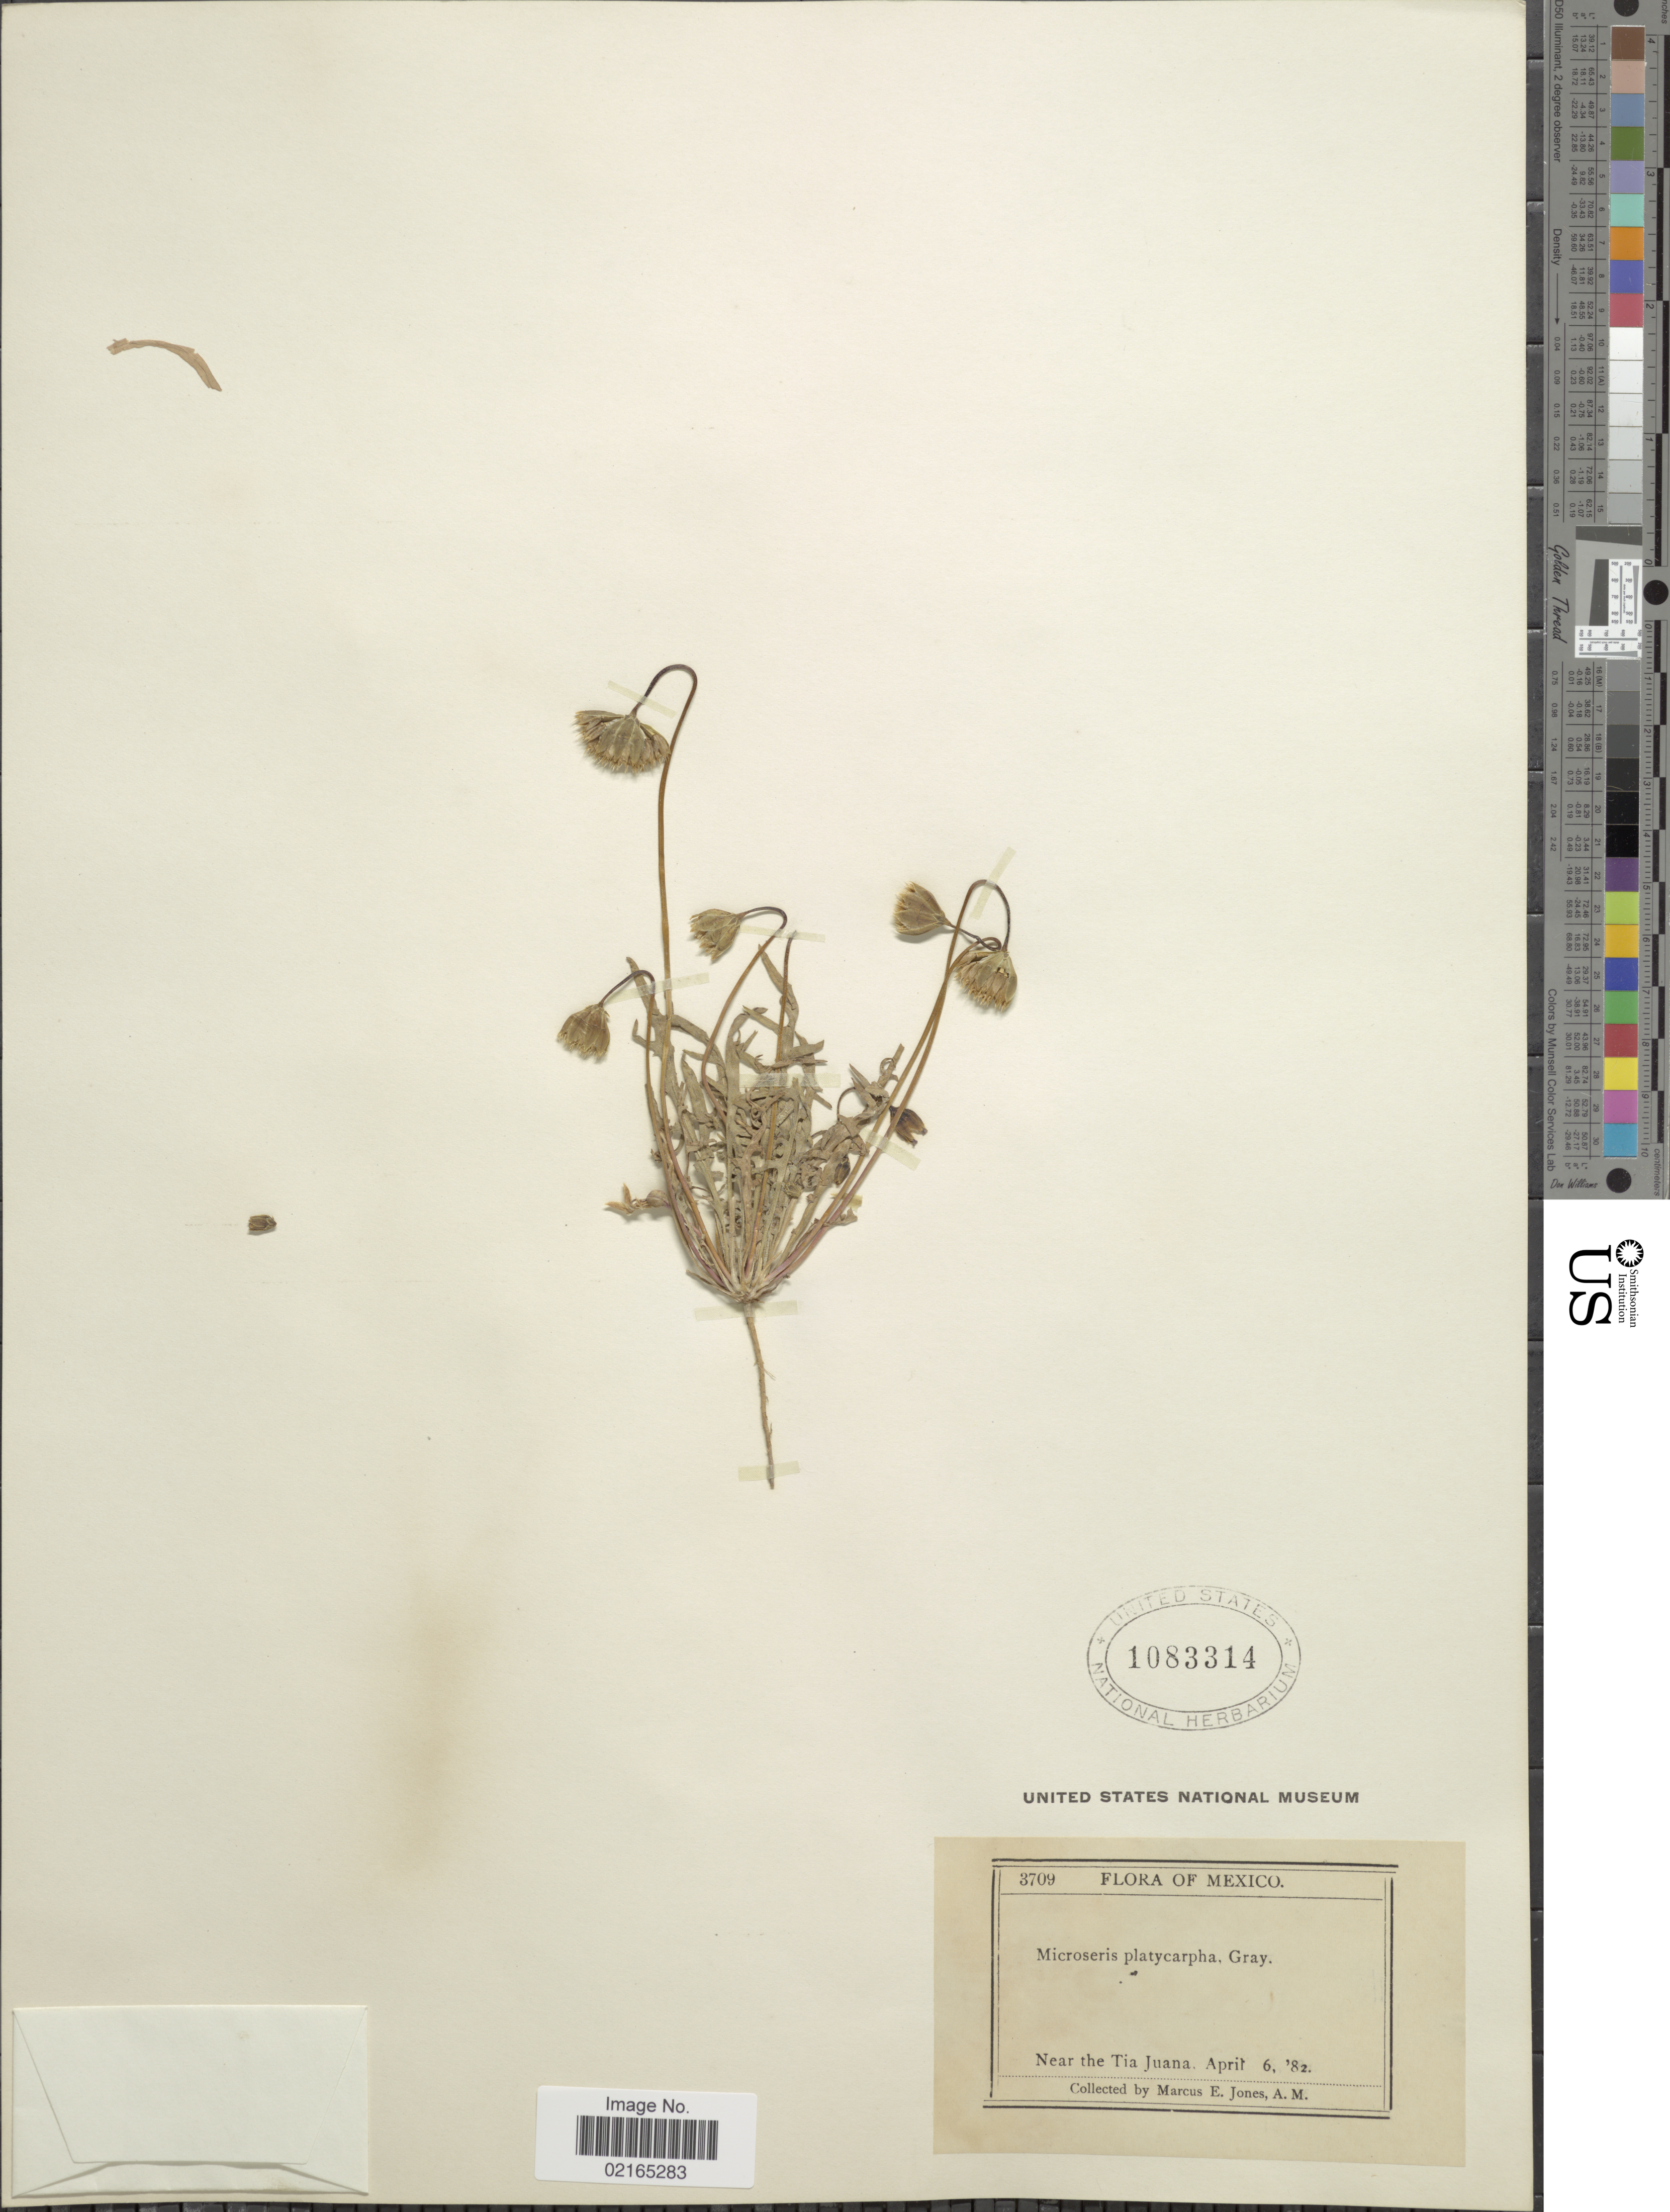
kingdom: Plantae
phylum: Tracheophyta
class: Magnoliopsida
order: Asterales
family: Asteraceae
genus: Microseris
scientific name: Microseris douglasii subsp. platycarpha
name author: (A. Gray) K.L. Chambers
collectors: M. E. Jones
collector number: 3709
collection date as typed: Transcribed d/m/y: 6/4/82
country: Mexico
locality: Near the Tia Juana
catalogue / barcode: US 1083314